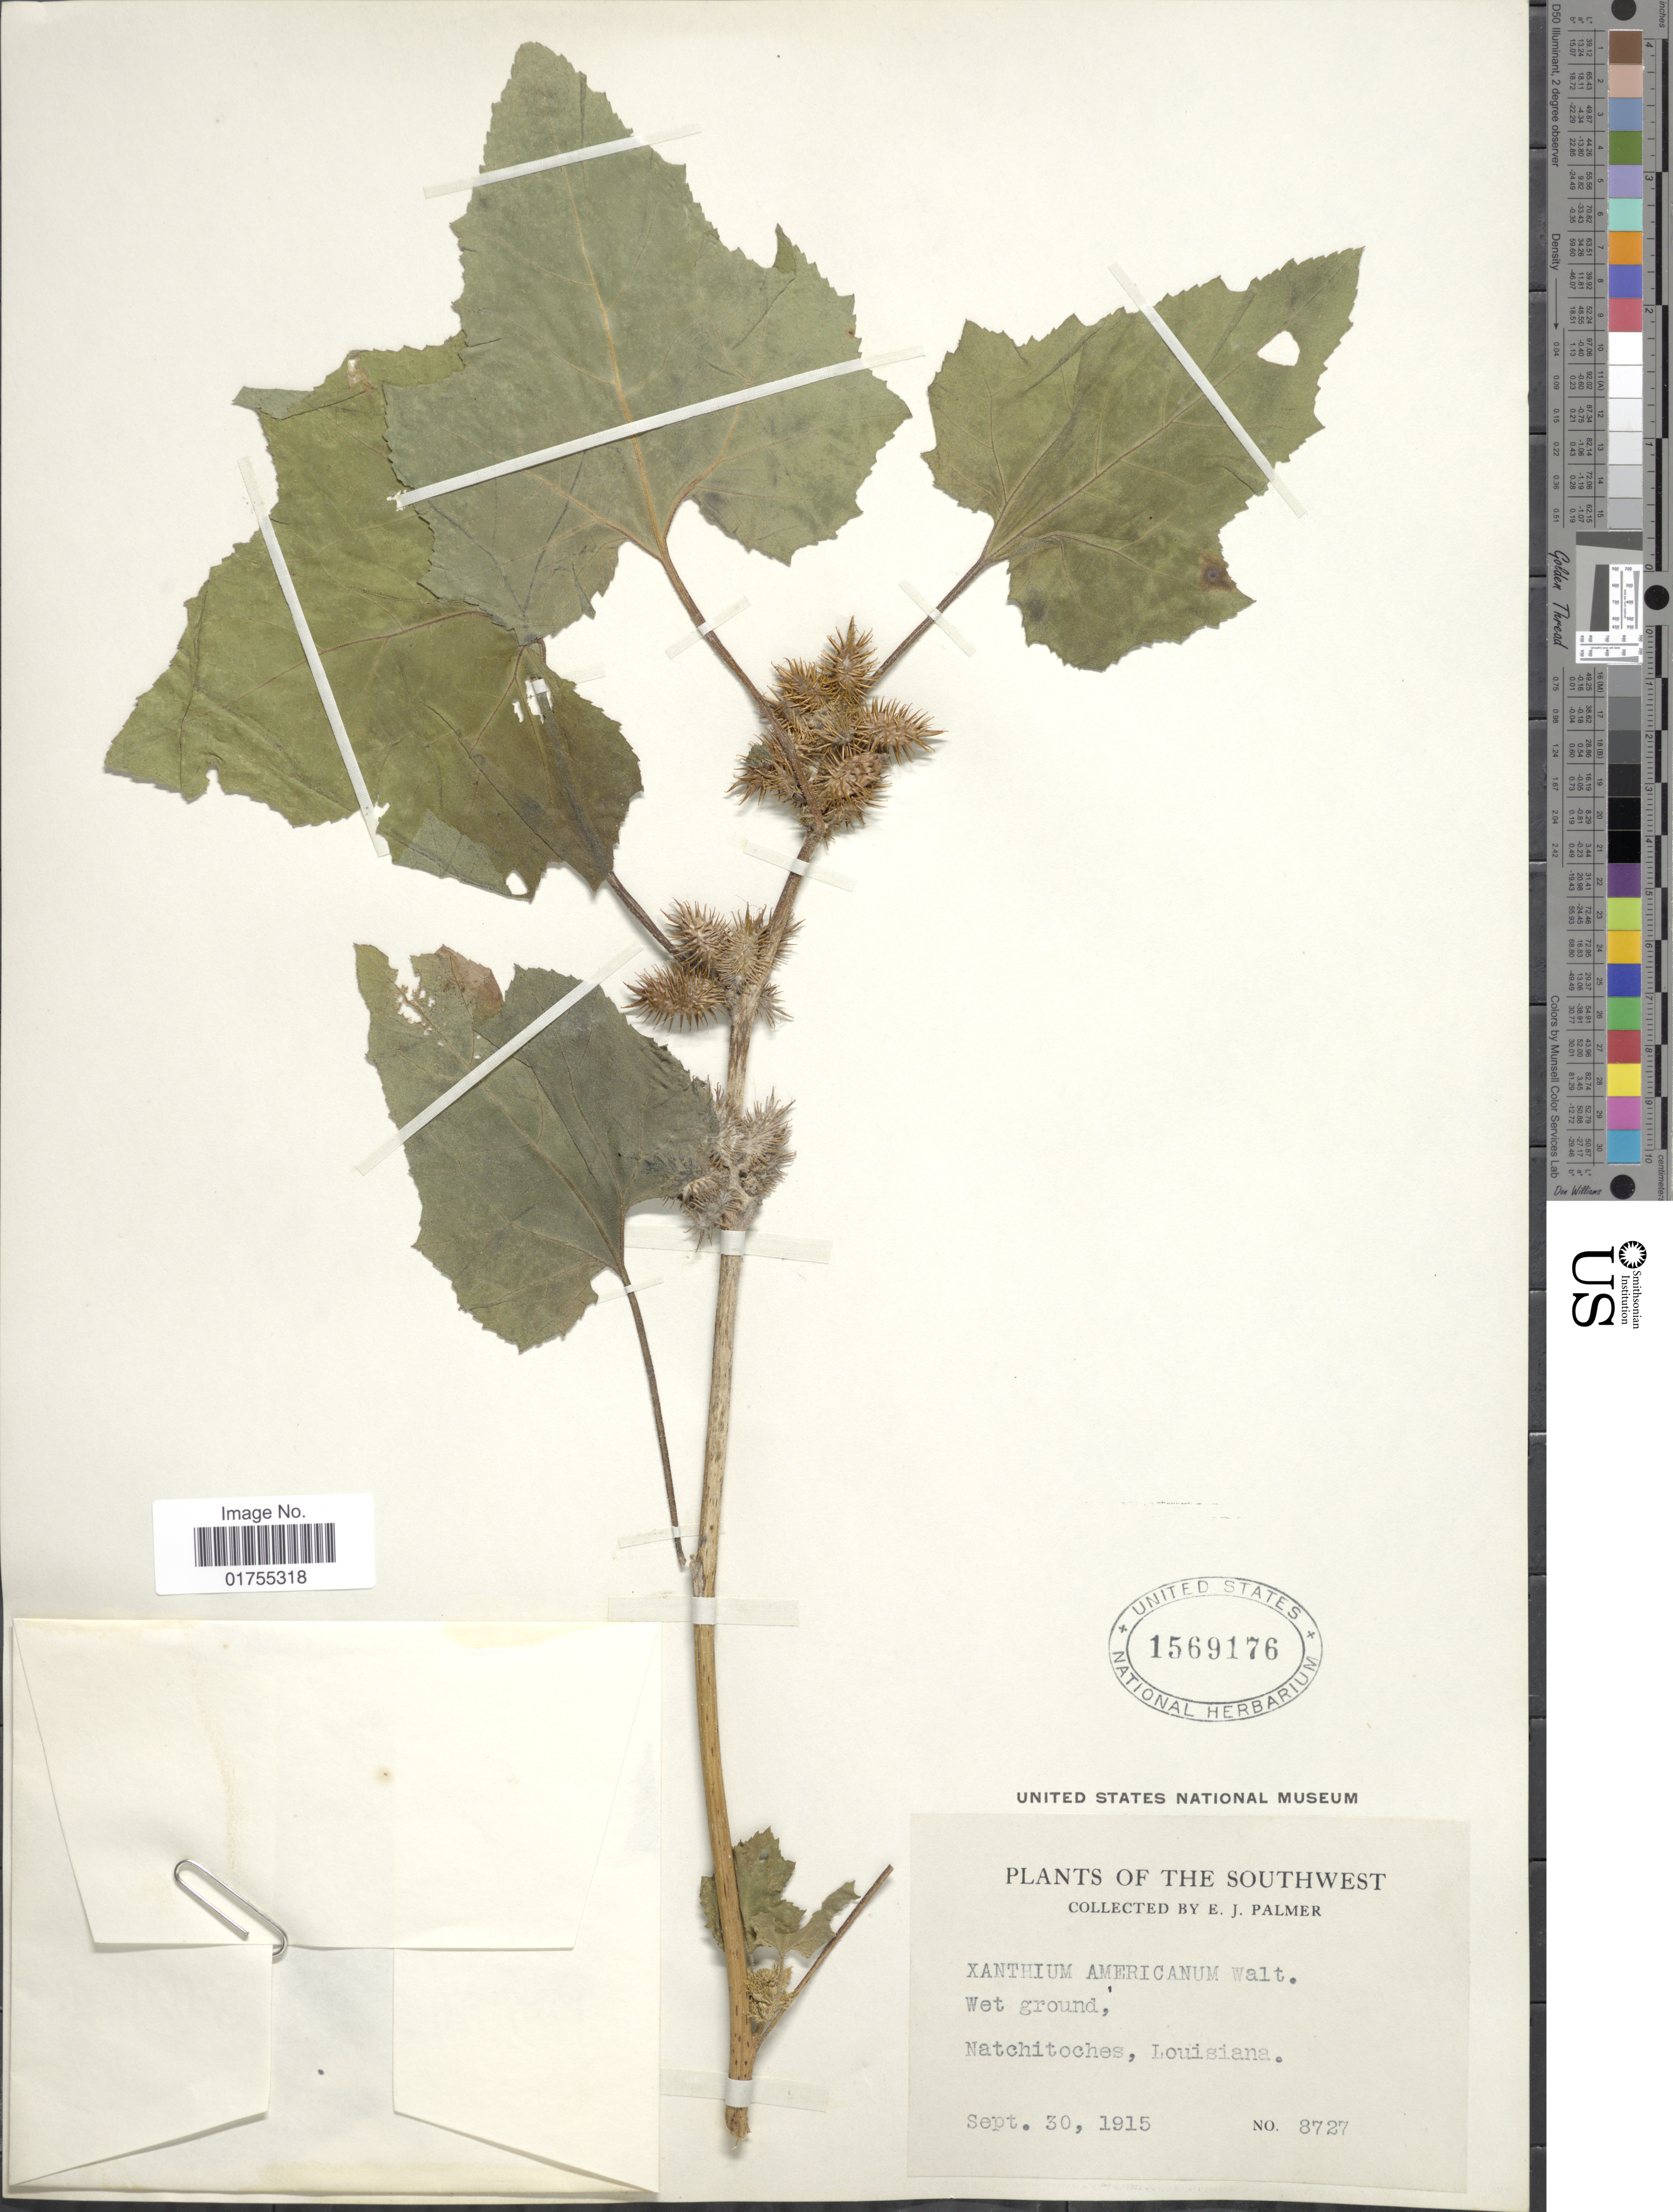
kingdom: Plantae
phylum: Tracheophyta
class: Magnoliopsida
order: Asterales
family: Asteraceae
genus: Xanthium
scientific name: Xanthium strumarium var. glabratum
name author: Mill.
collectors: E. J. Palmer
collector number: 8727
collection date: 1915-09-30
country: United States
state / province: Louisiana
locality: The Southwest, Natchitoches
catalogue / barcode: US 1569176